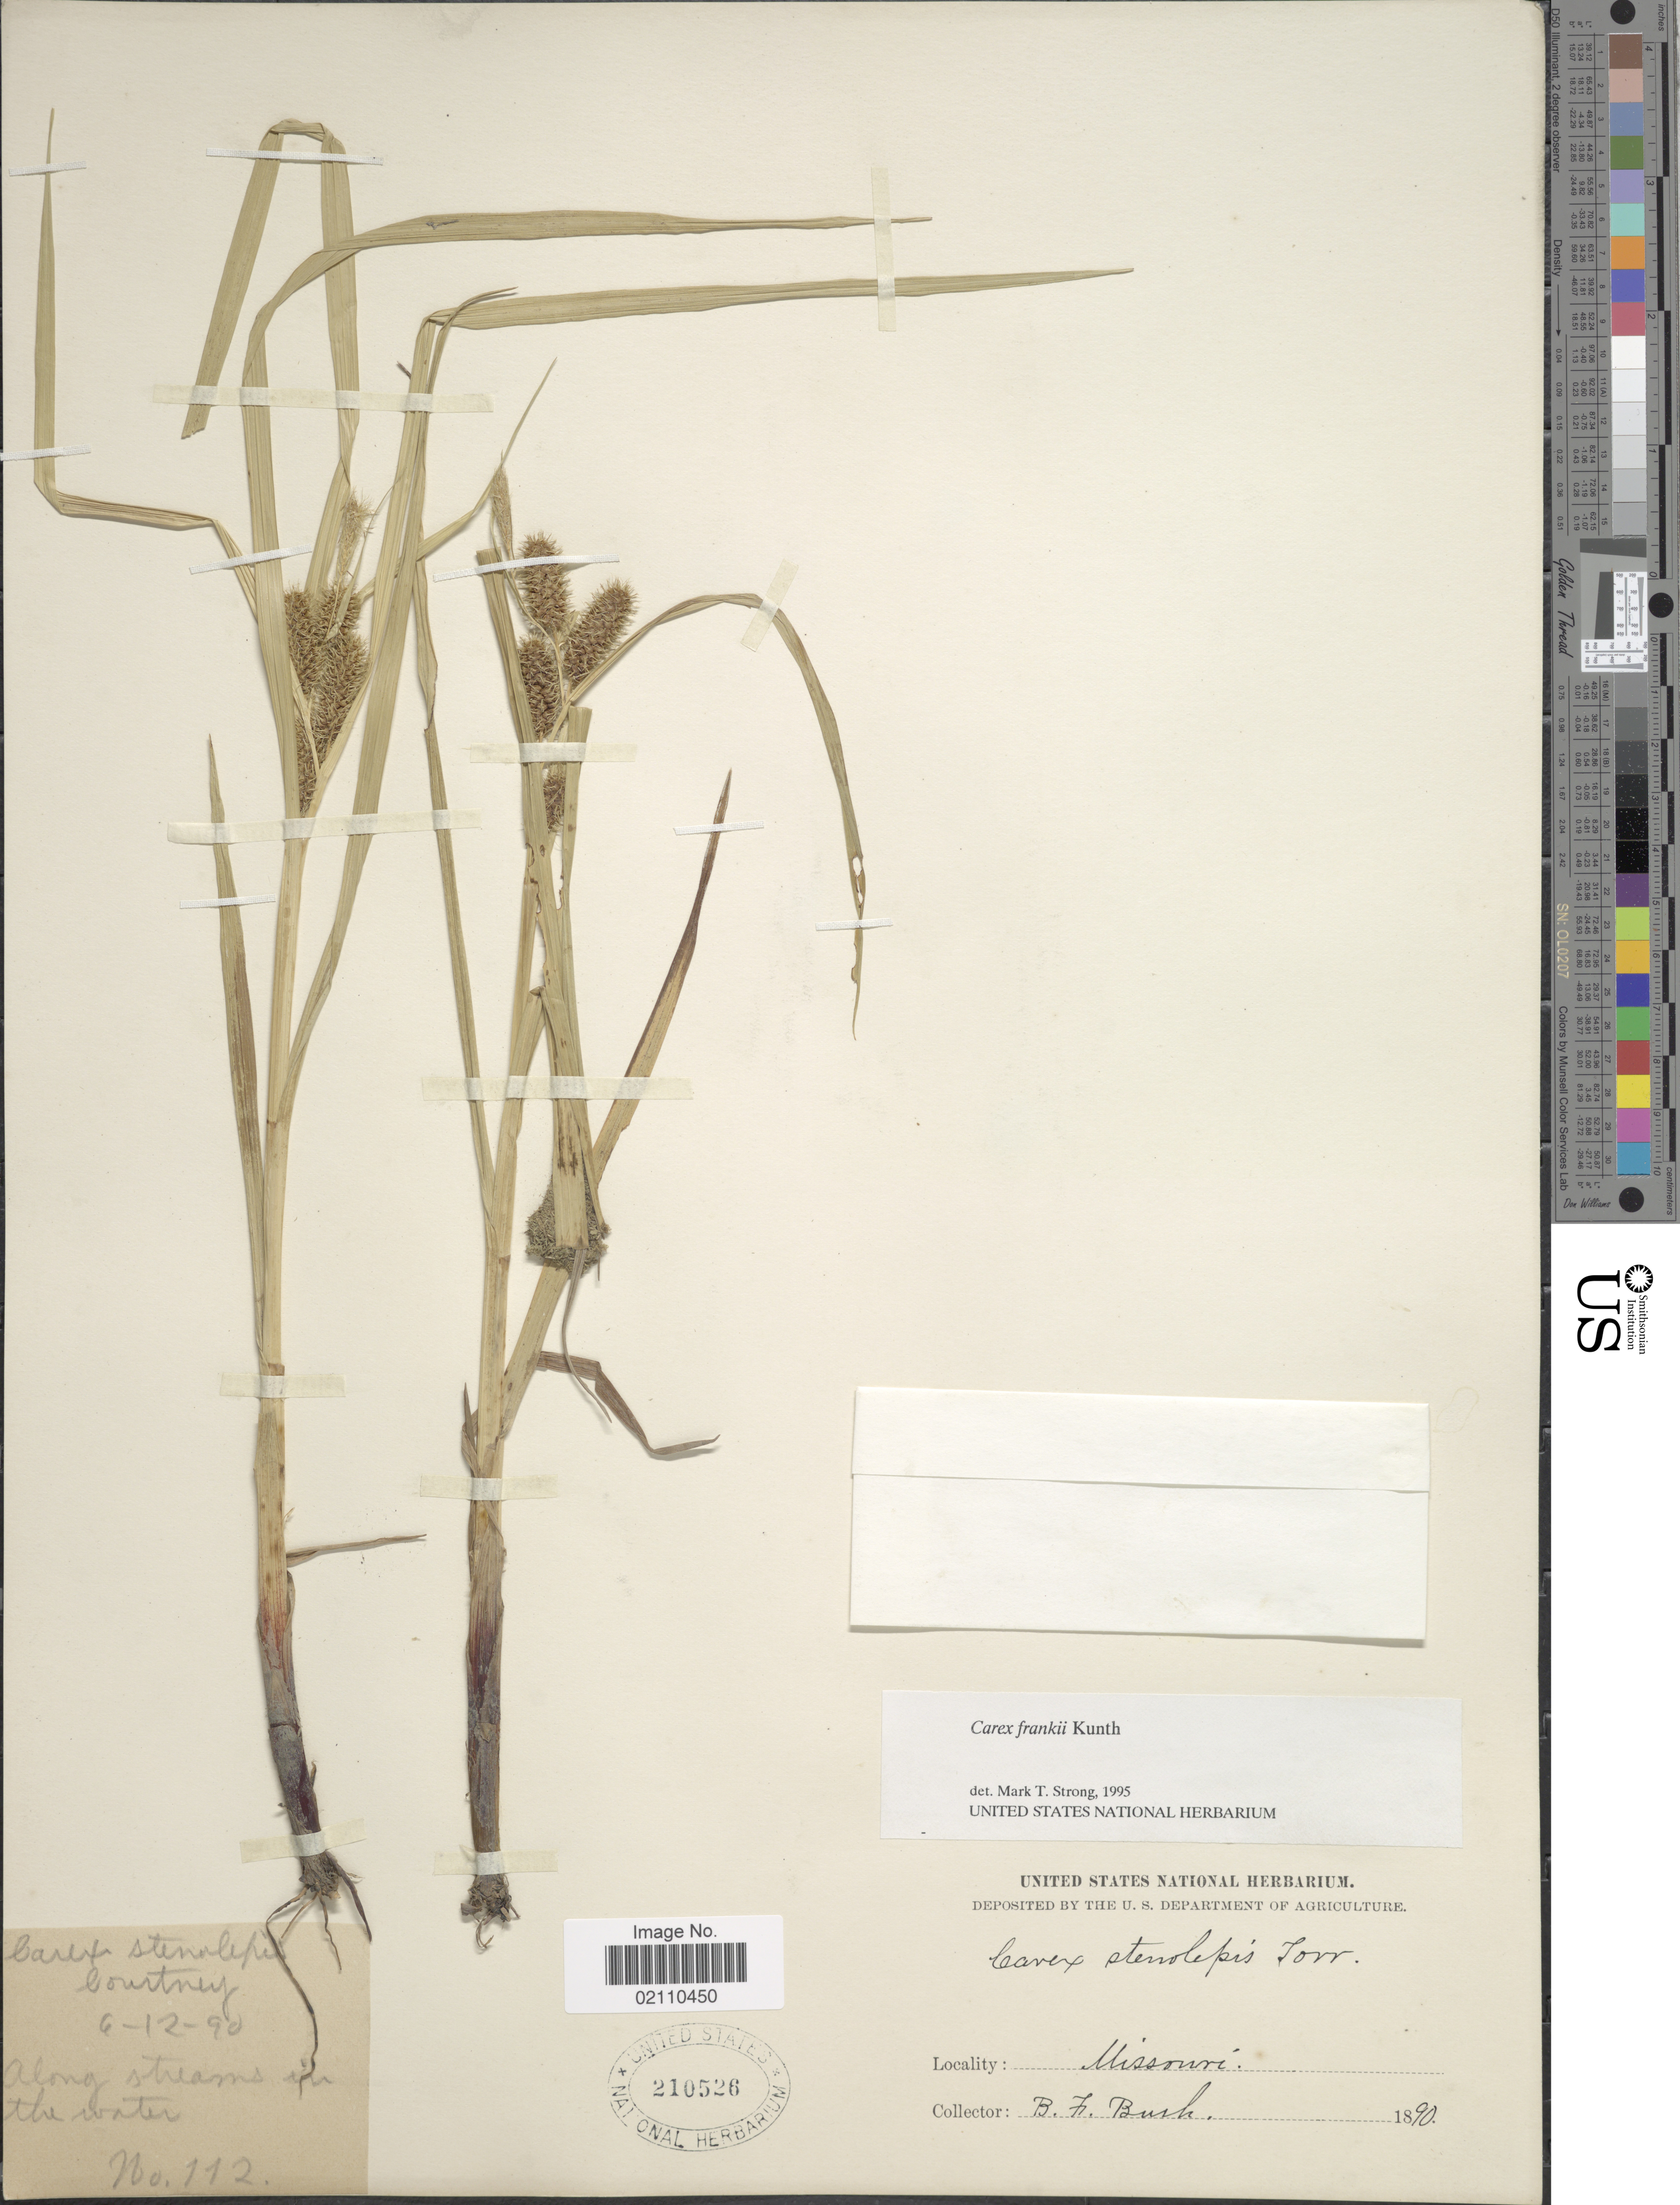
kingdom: Plantae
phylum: Tracheophyta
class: Liliopsida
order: Poales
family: Cyperaceae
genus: Carex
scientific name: Carex frankii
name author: Kunth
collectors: B. F. Bush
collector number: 112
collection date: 1890-06-12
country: United States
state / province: Missouri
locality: Along streams in the water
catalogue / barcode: US 210526